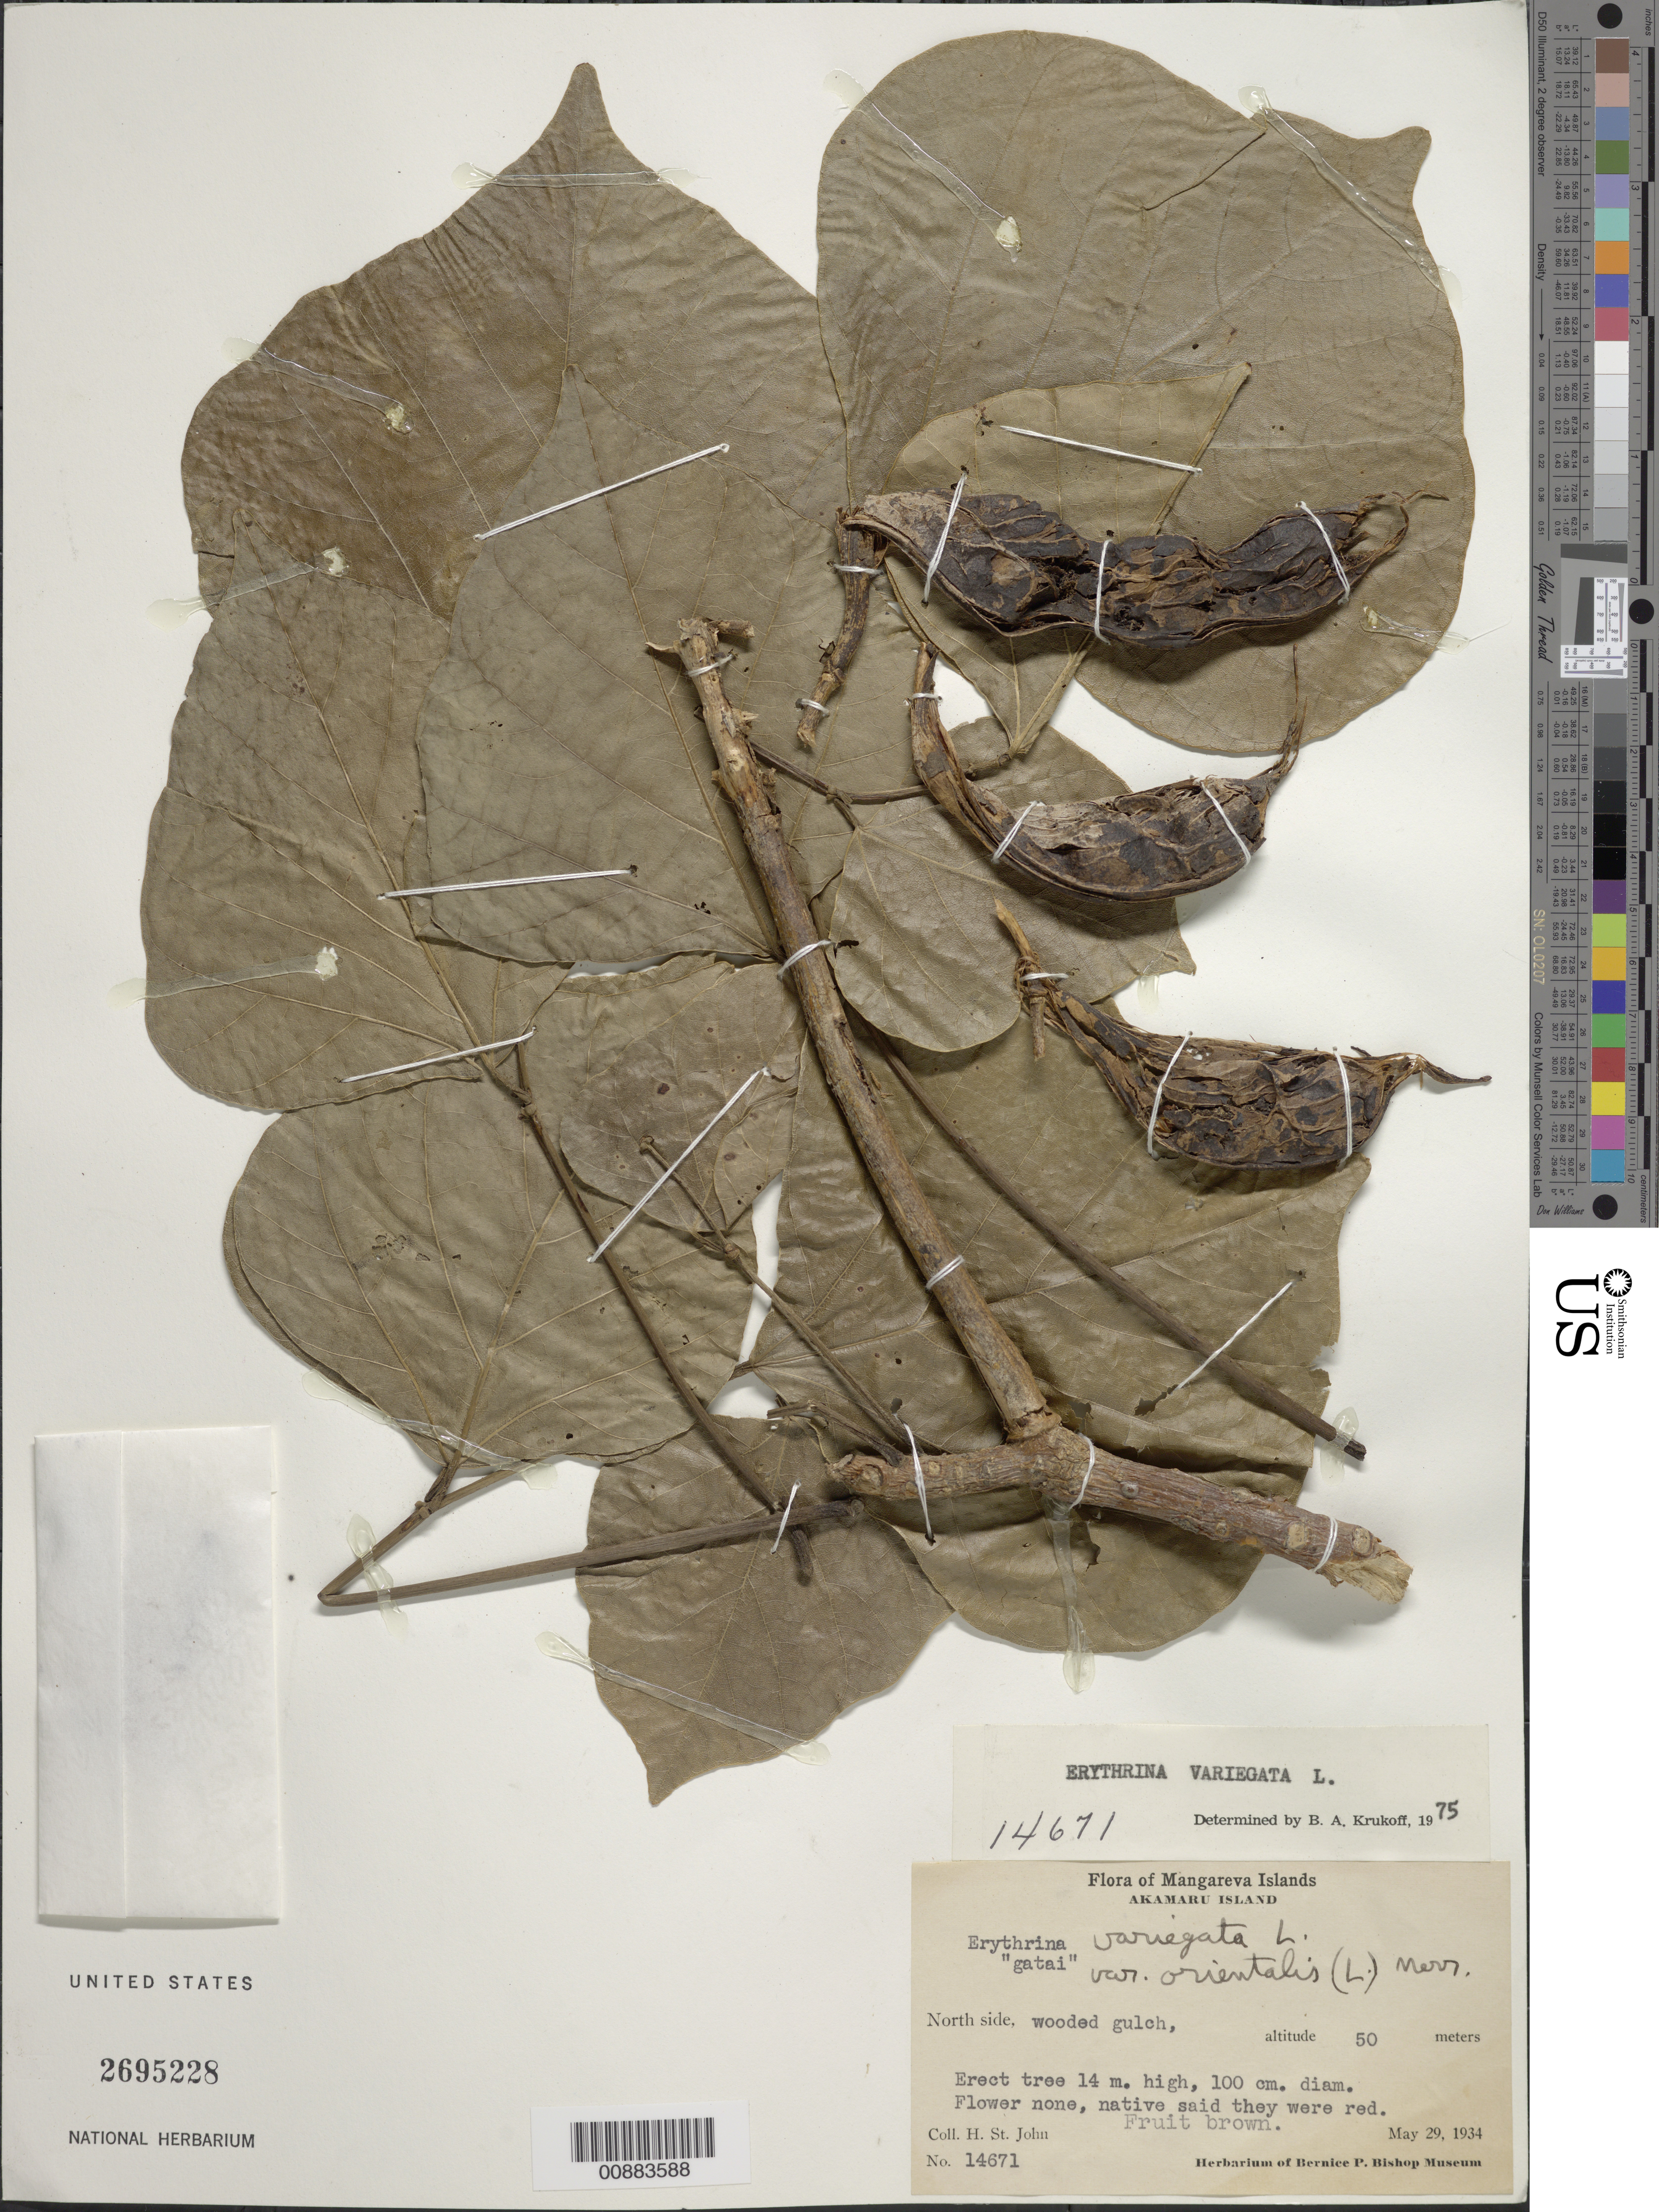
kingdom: Plantae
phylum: Tracheophyta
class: Magnoliopsida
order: Fabales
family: Fabaceae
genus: Erythrina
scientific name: Erythrina variegata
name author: L.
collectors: H. St. John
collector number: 14671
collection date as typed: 29 May 1934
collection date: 1934-05-29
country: French Polynesia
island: Akamaru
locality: N side, wooded gulch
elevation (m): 50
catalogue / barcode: US 2695228